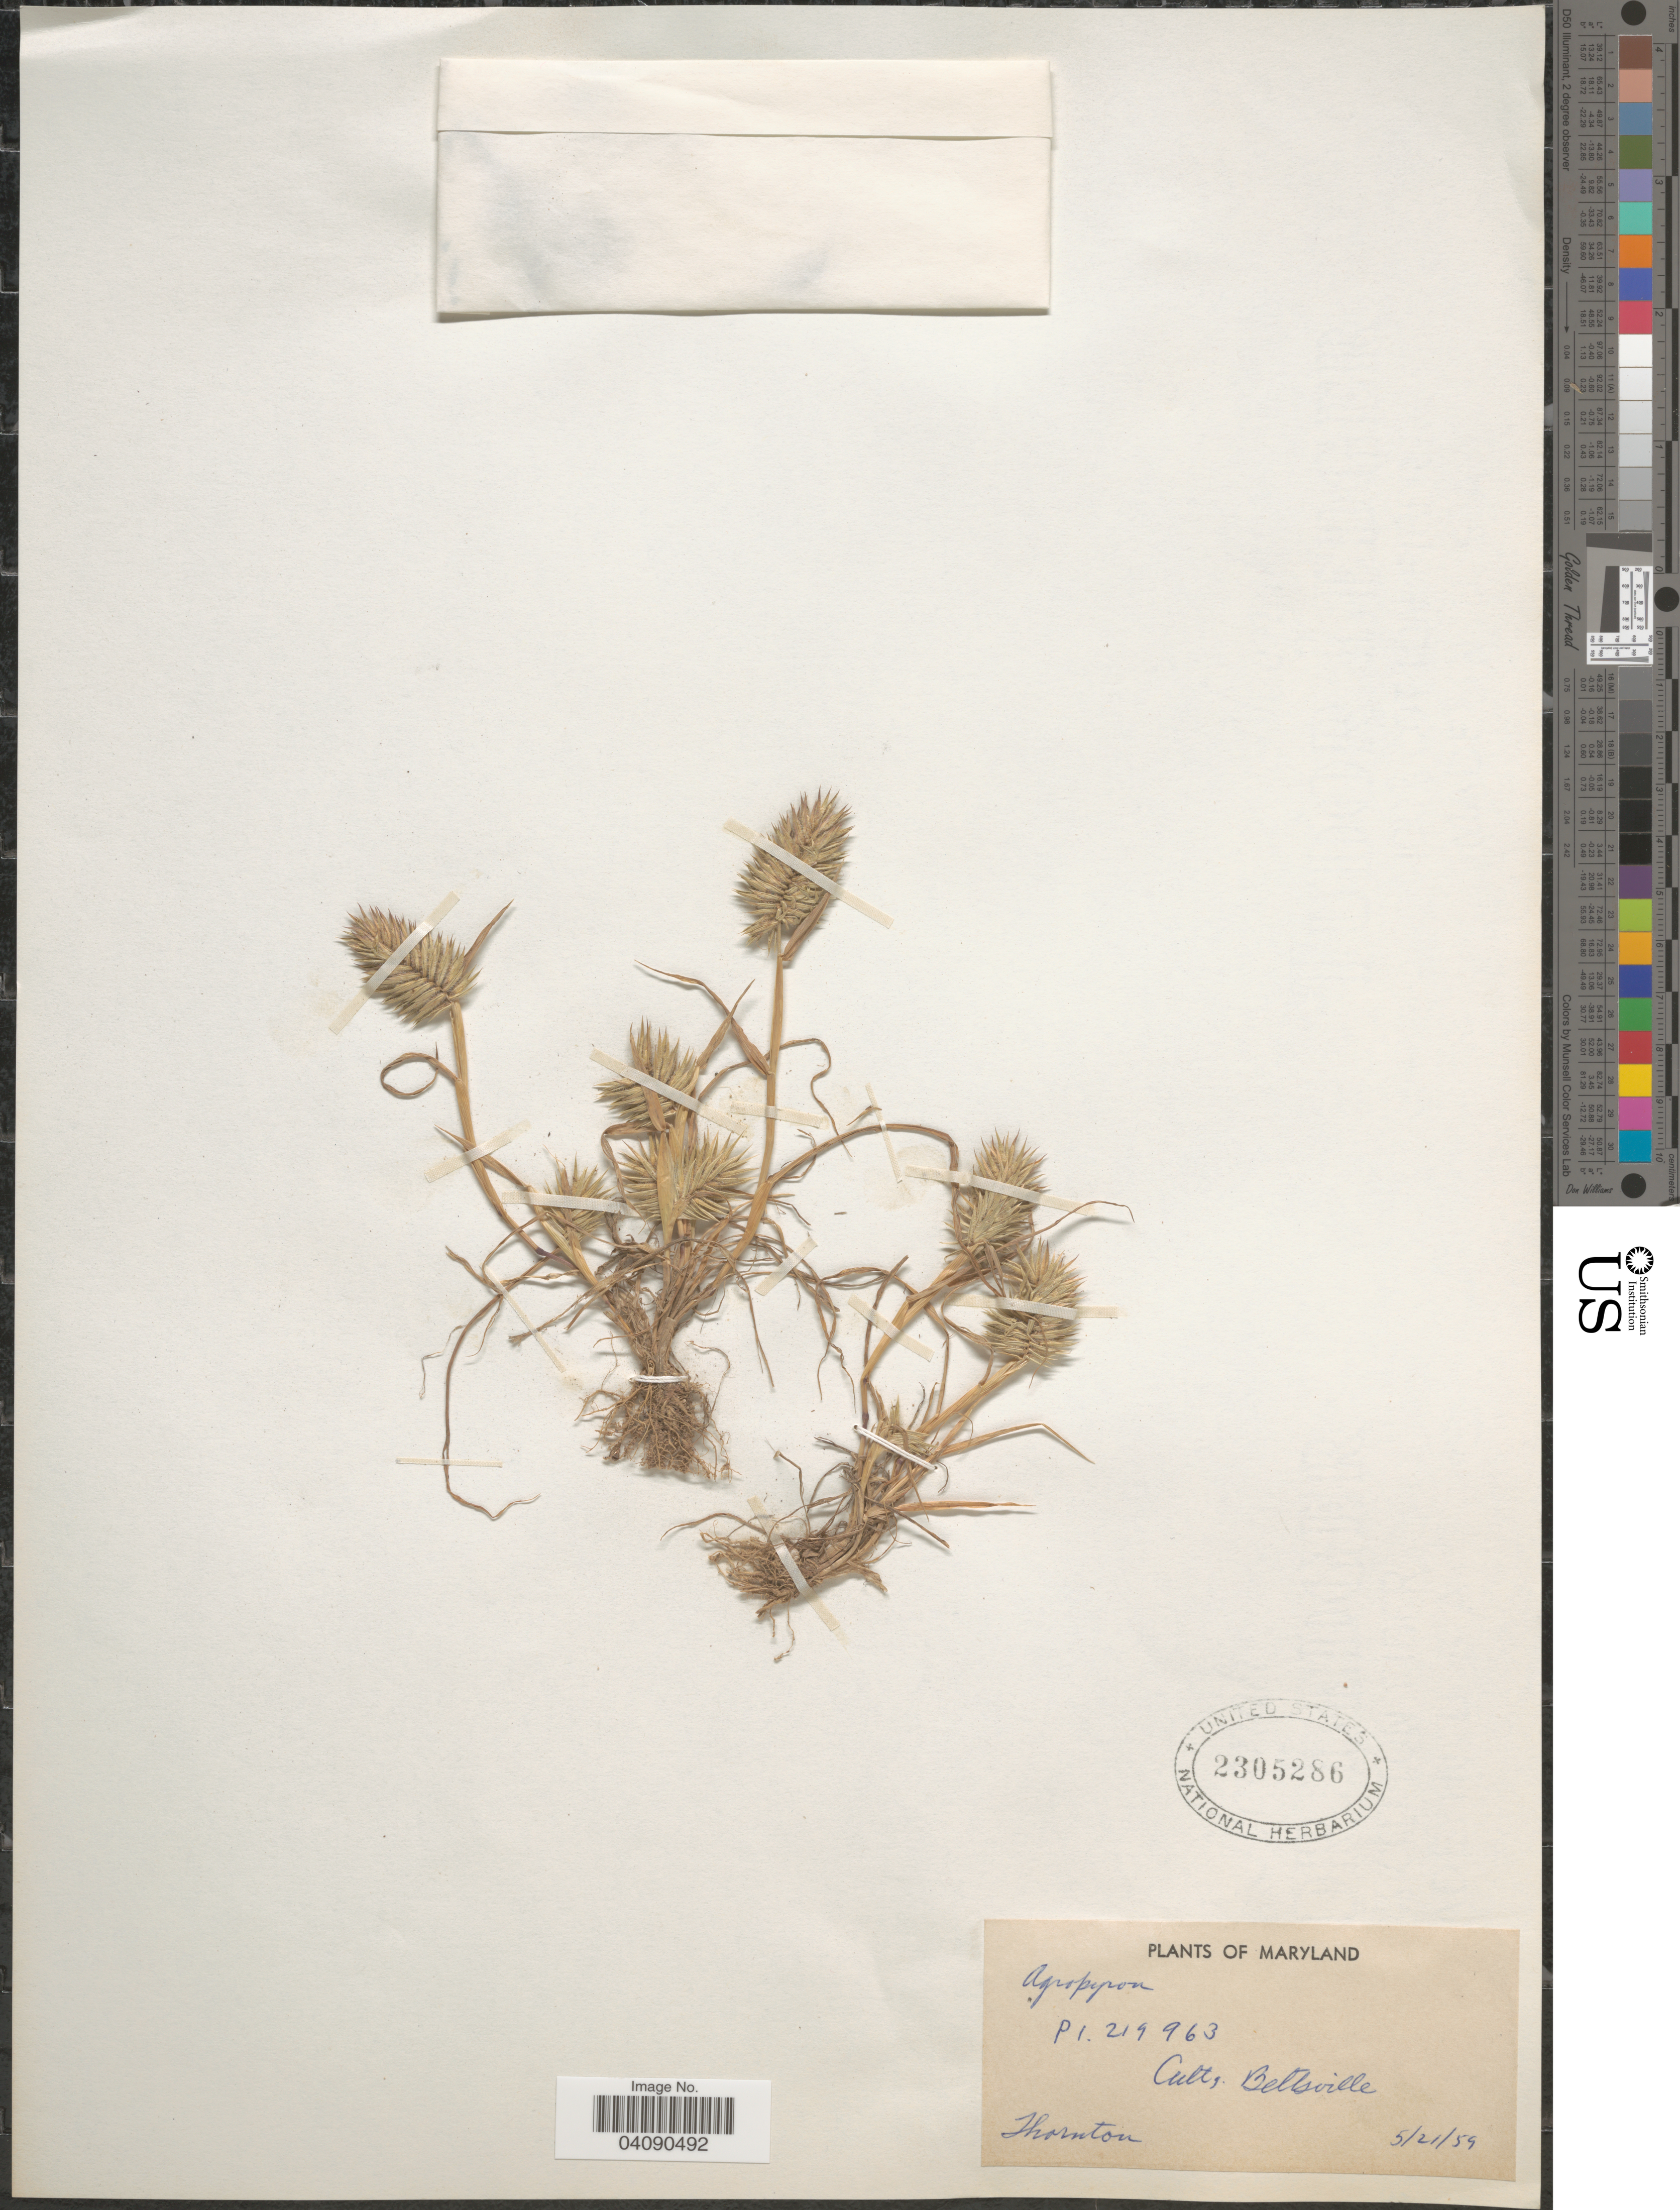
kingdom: Plantae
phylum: Tracheophyta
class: Liliopsida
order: Poales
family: Poaceae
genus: Agropyron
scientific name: Agropyron sp.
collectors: Thornton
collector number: P.I.219963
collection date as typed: Transcribed d/m/y: 21/5/59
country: United States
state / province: Maryland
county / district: Prince George's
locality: Beltsville.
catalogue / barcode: US 2305286